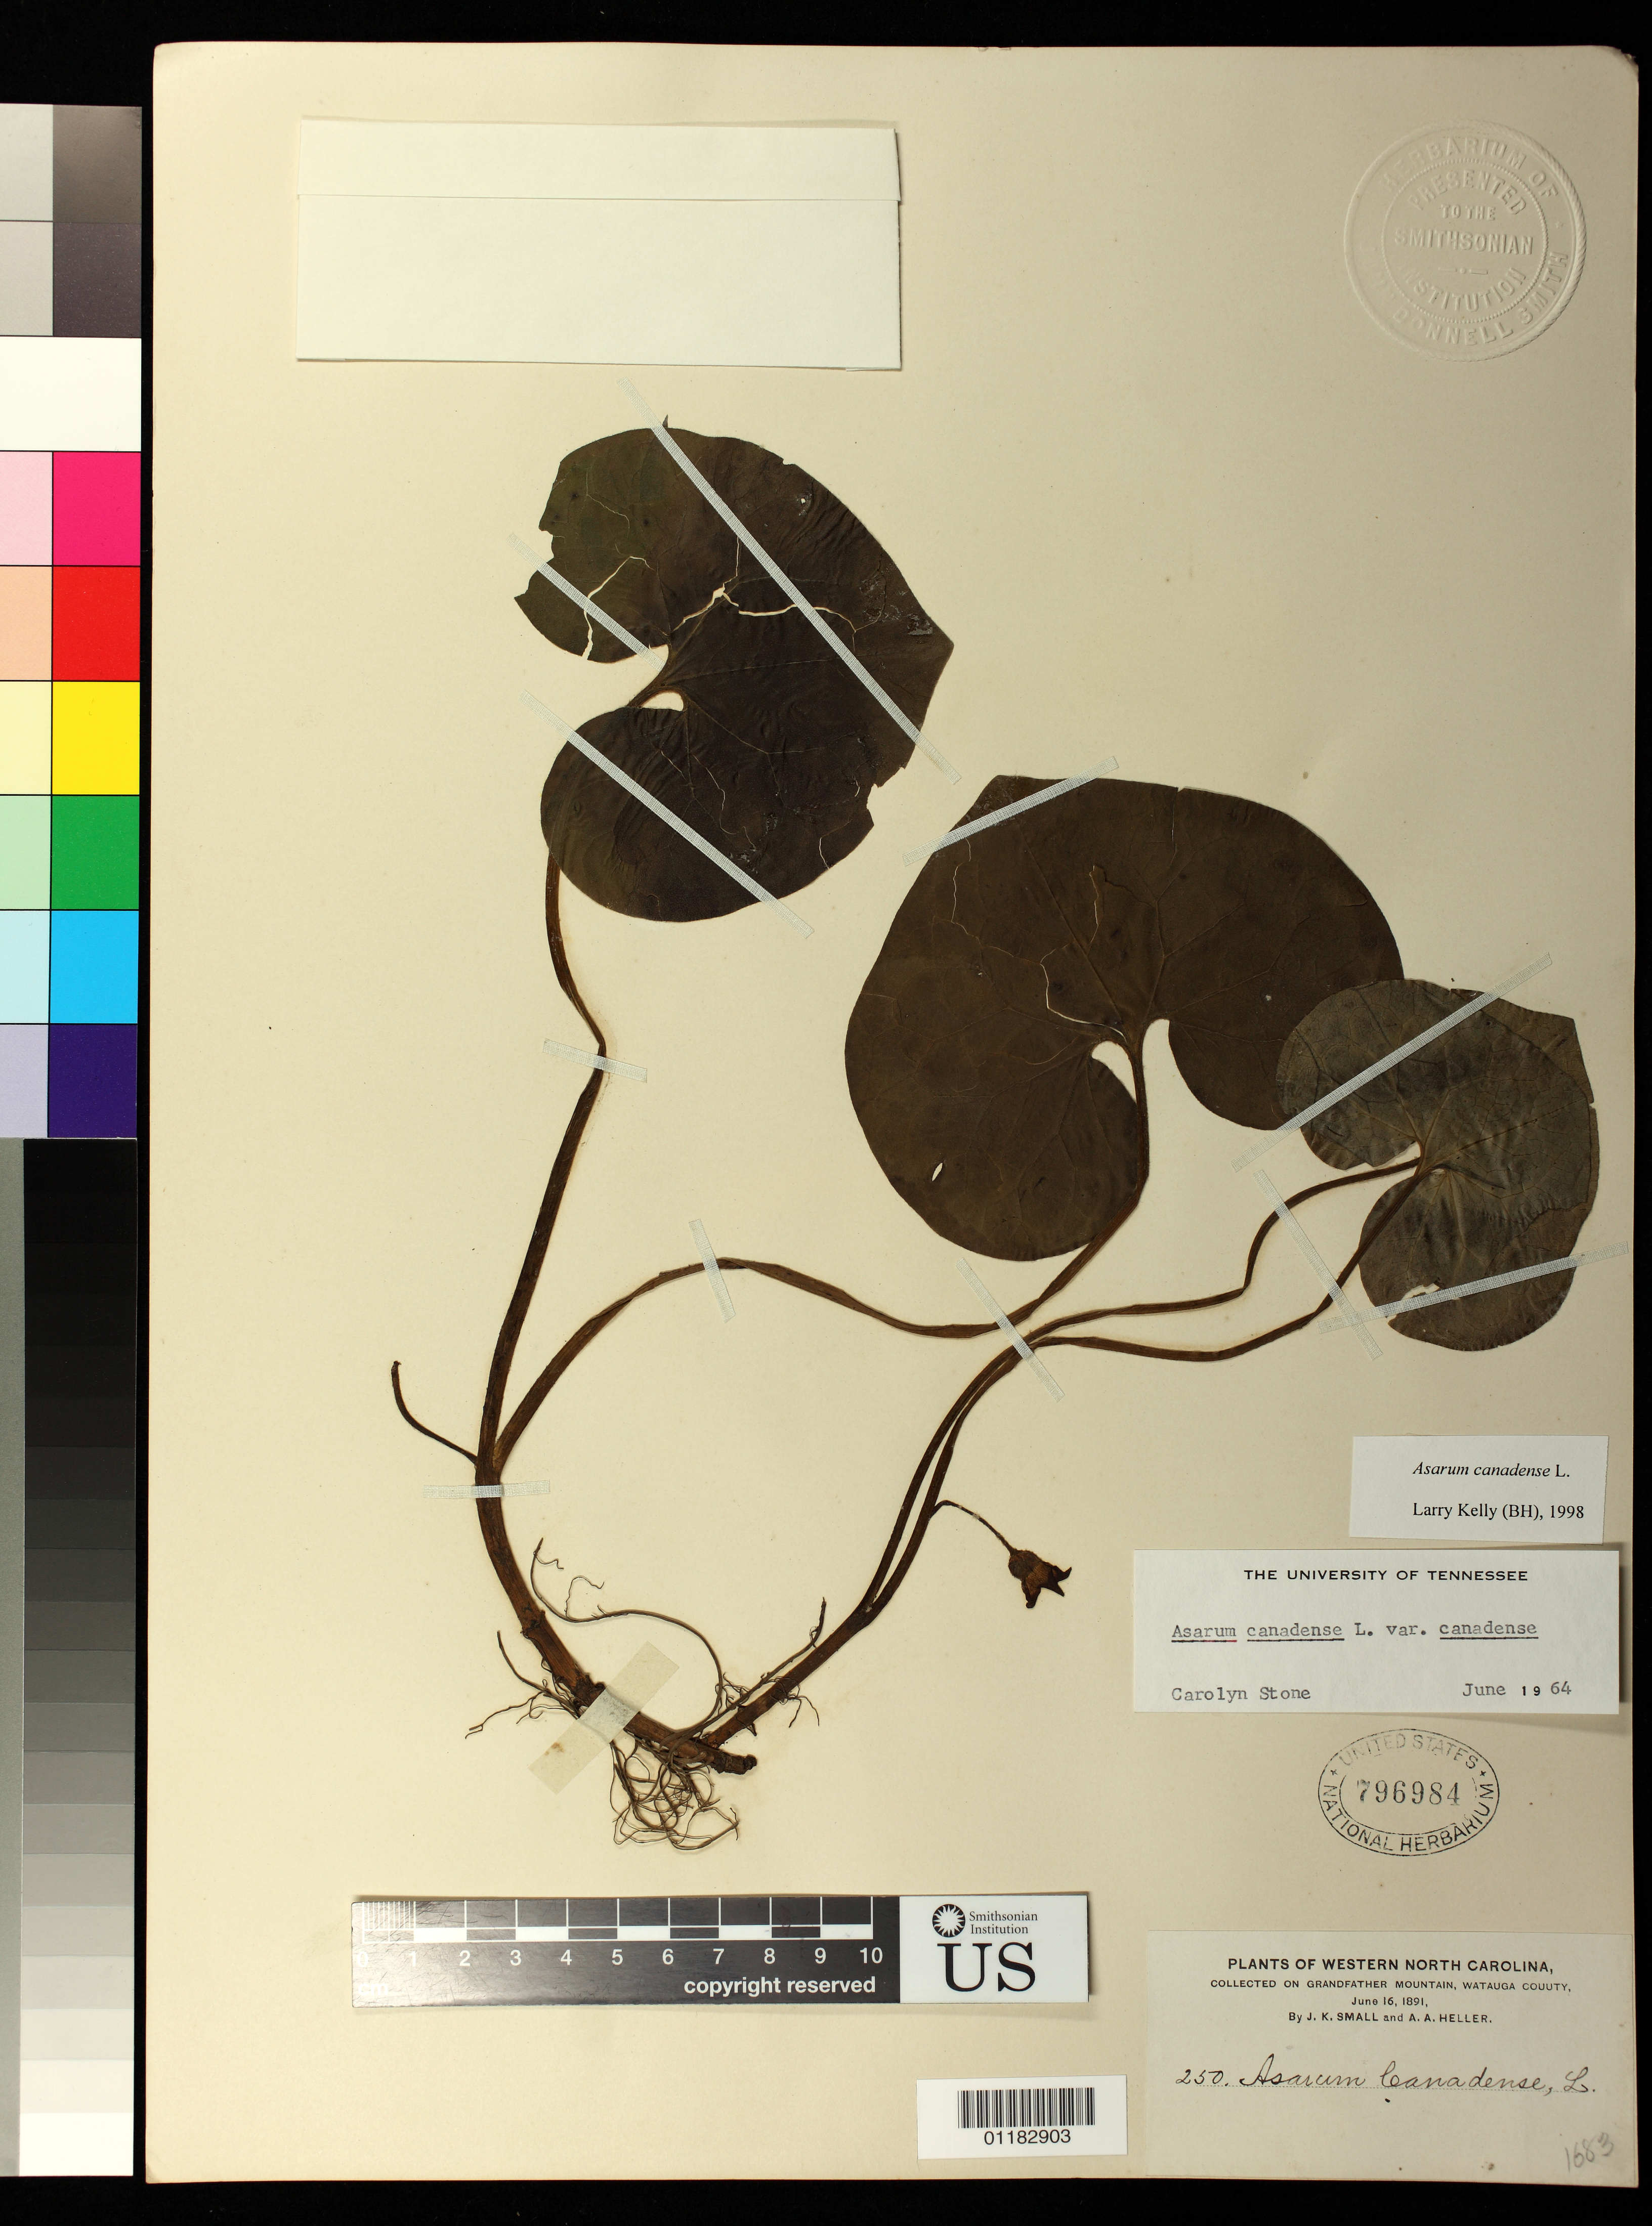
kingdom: Plantae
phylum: Tracheophyta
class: Magnoliopsida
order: Piperales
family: Aristolochiaceae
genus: Asarum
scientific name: Asarum canadense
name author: L.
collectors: J. K. Small & A. A. Heller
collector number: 250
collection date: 1891-06-16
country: United States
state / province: North Carolina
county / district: Watauga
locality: Grandfather Mountain, Watauga County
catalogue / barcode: US 796984